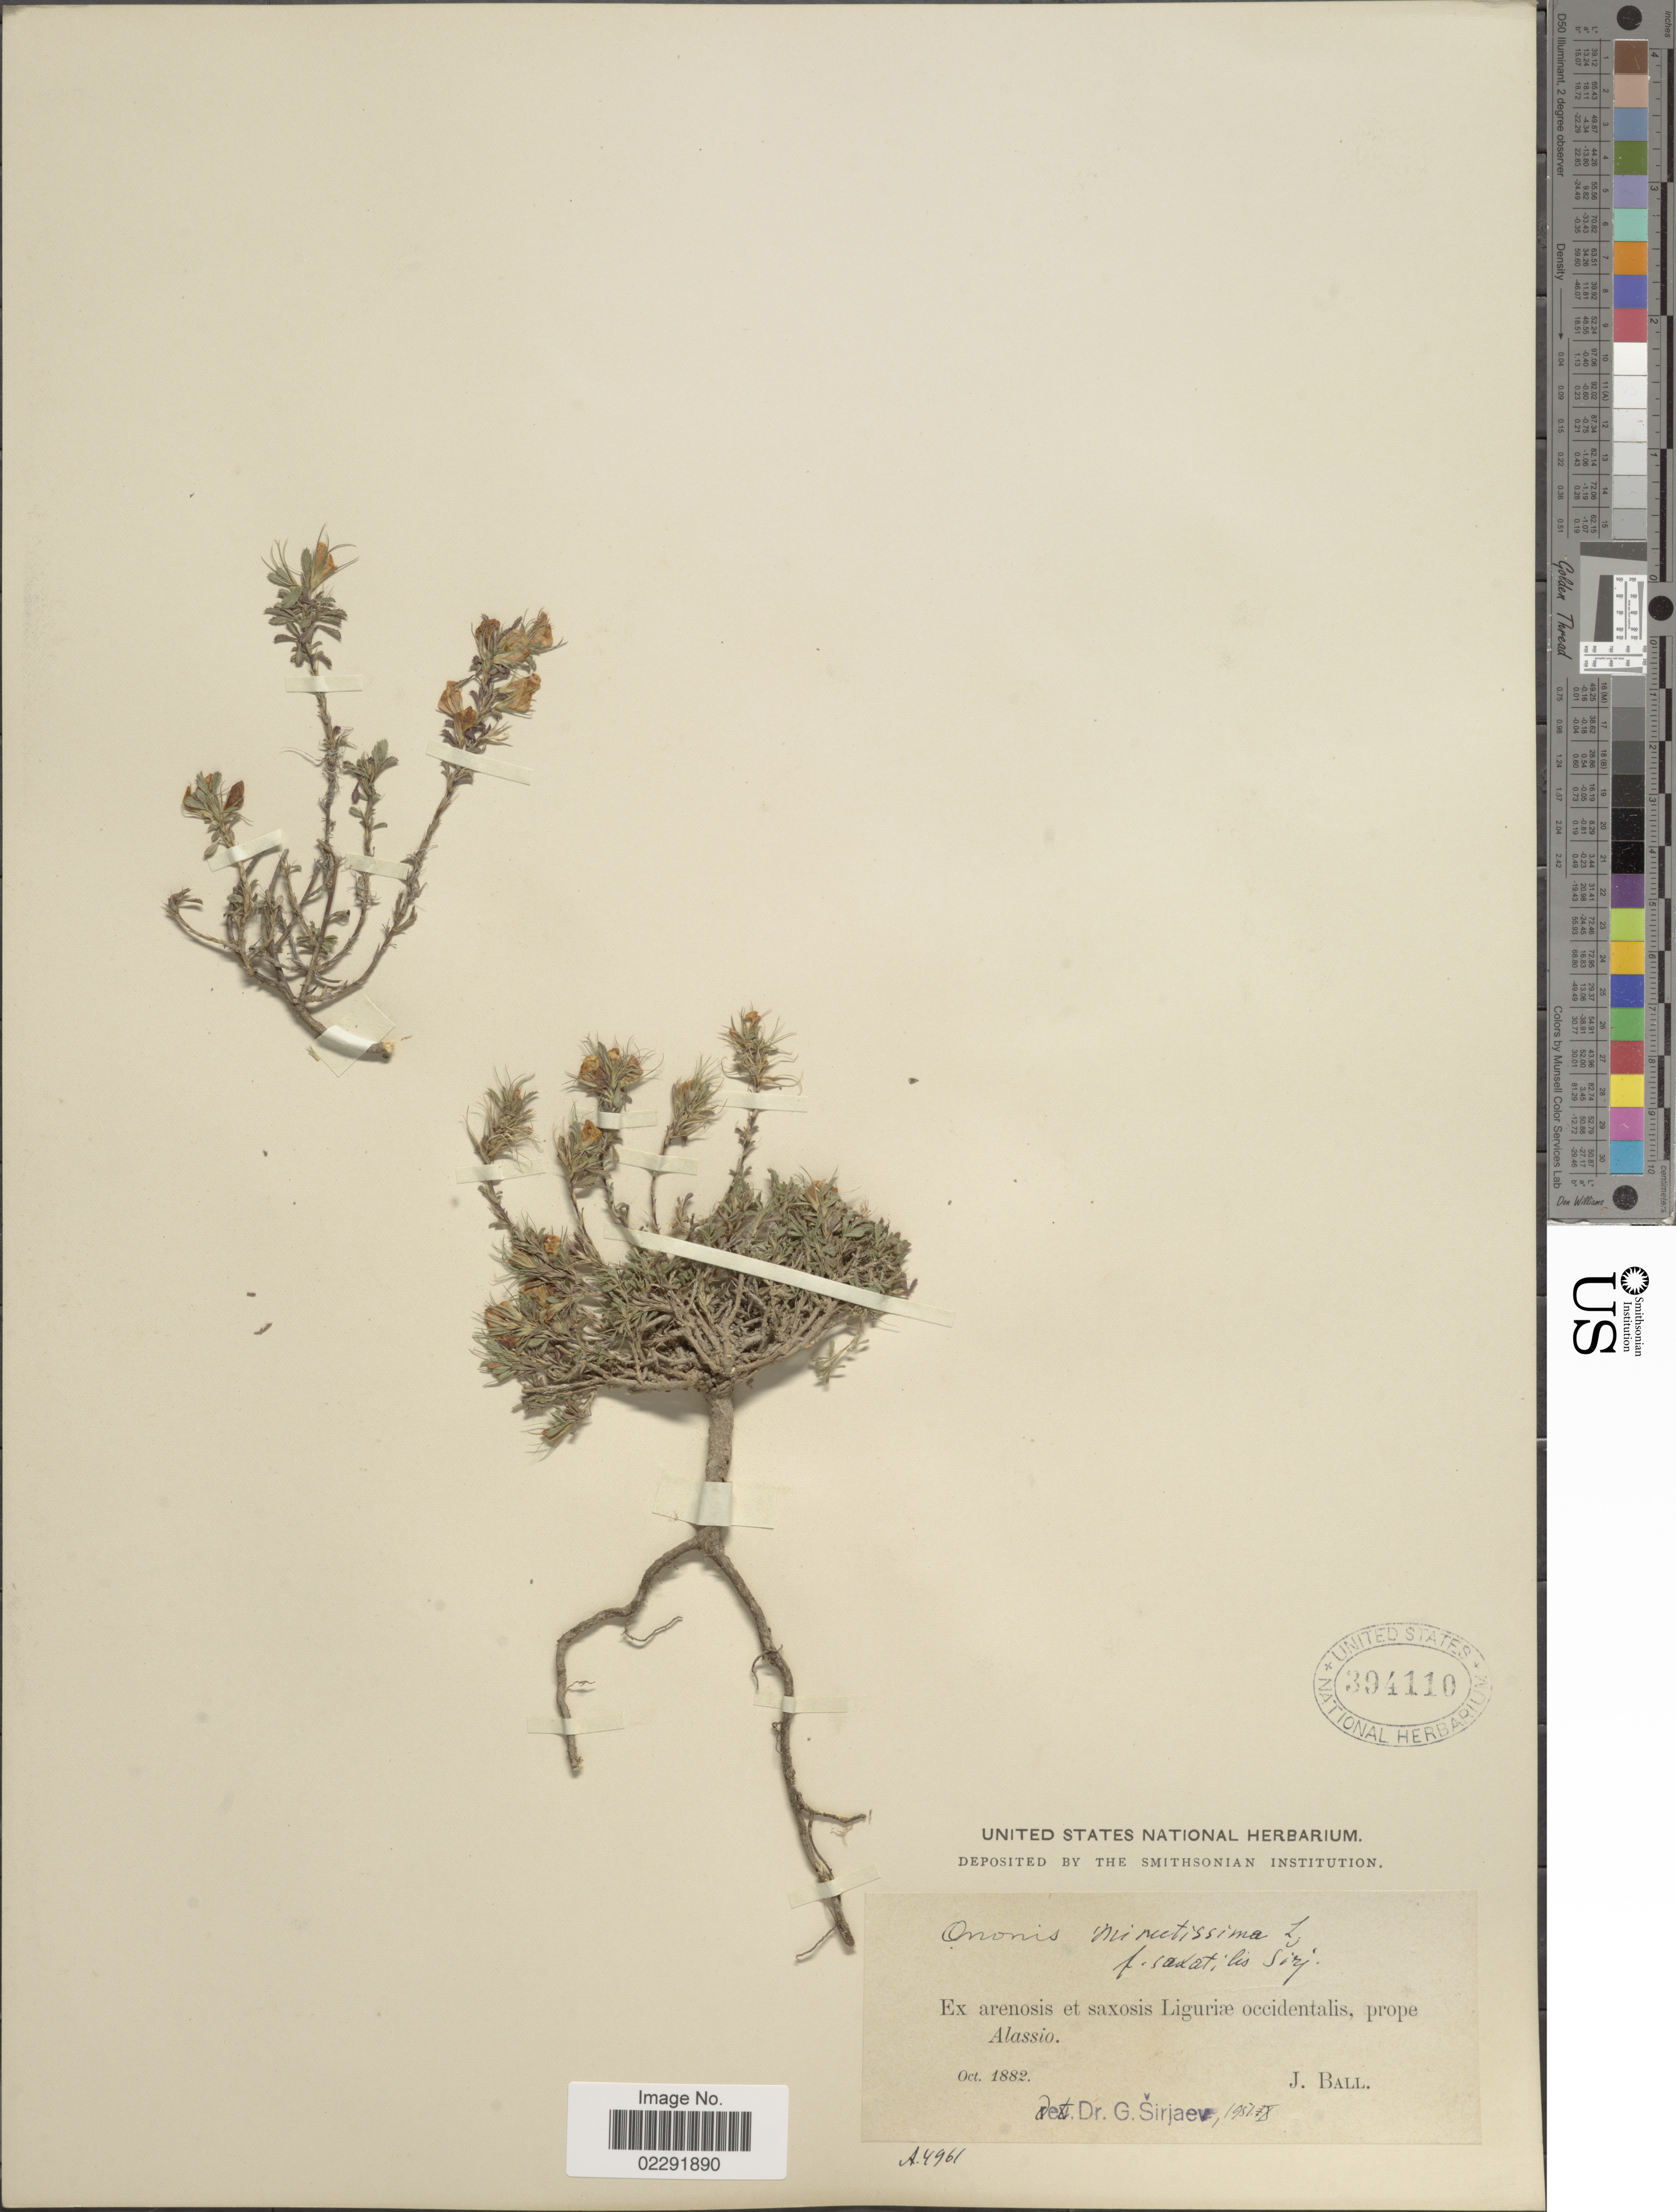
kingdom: Plantae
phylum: Tracheophyta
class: Magnoliopsida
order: Fabales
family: Fabaceae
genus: Ononis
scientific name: Ononis minutissima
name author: L.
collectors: J. Ball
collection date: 1882-10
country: Italy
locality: Ex arenosis et saxosis Liguriae occidentalis, prope Alassio.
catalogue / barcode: US 394110